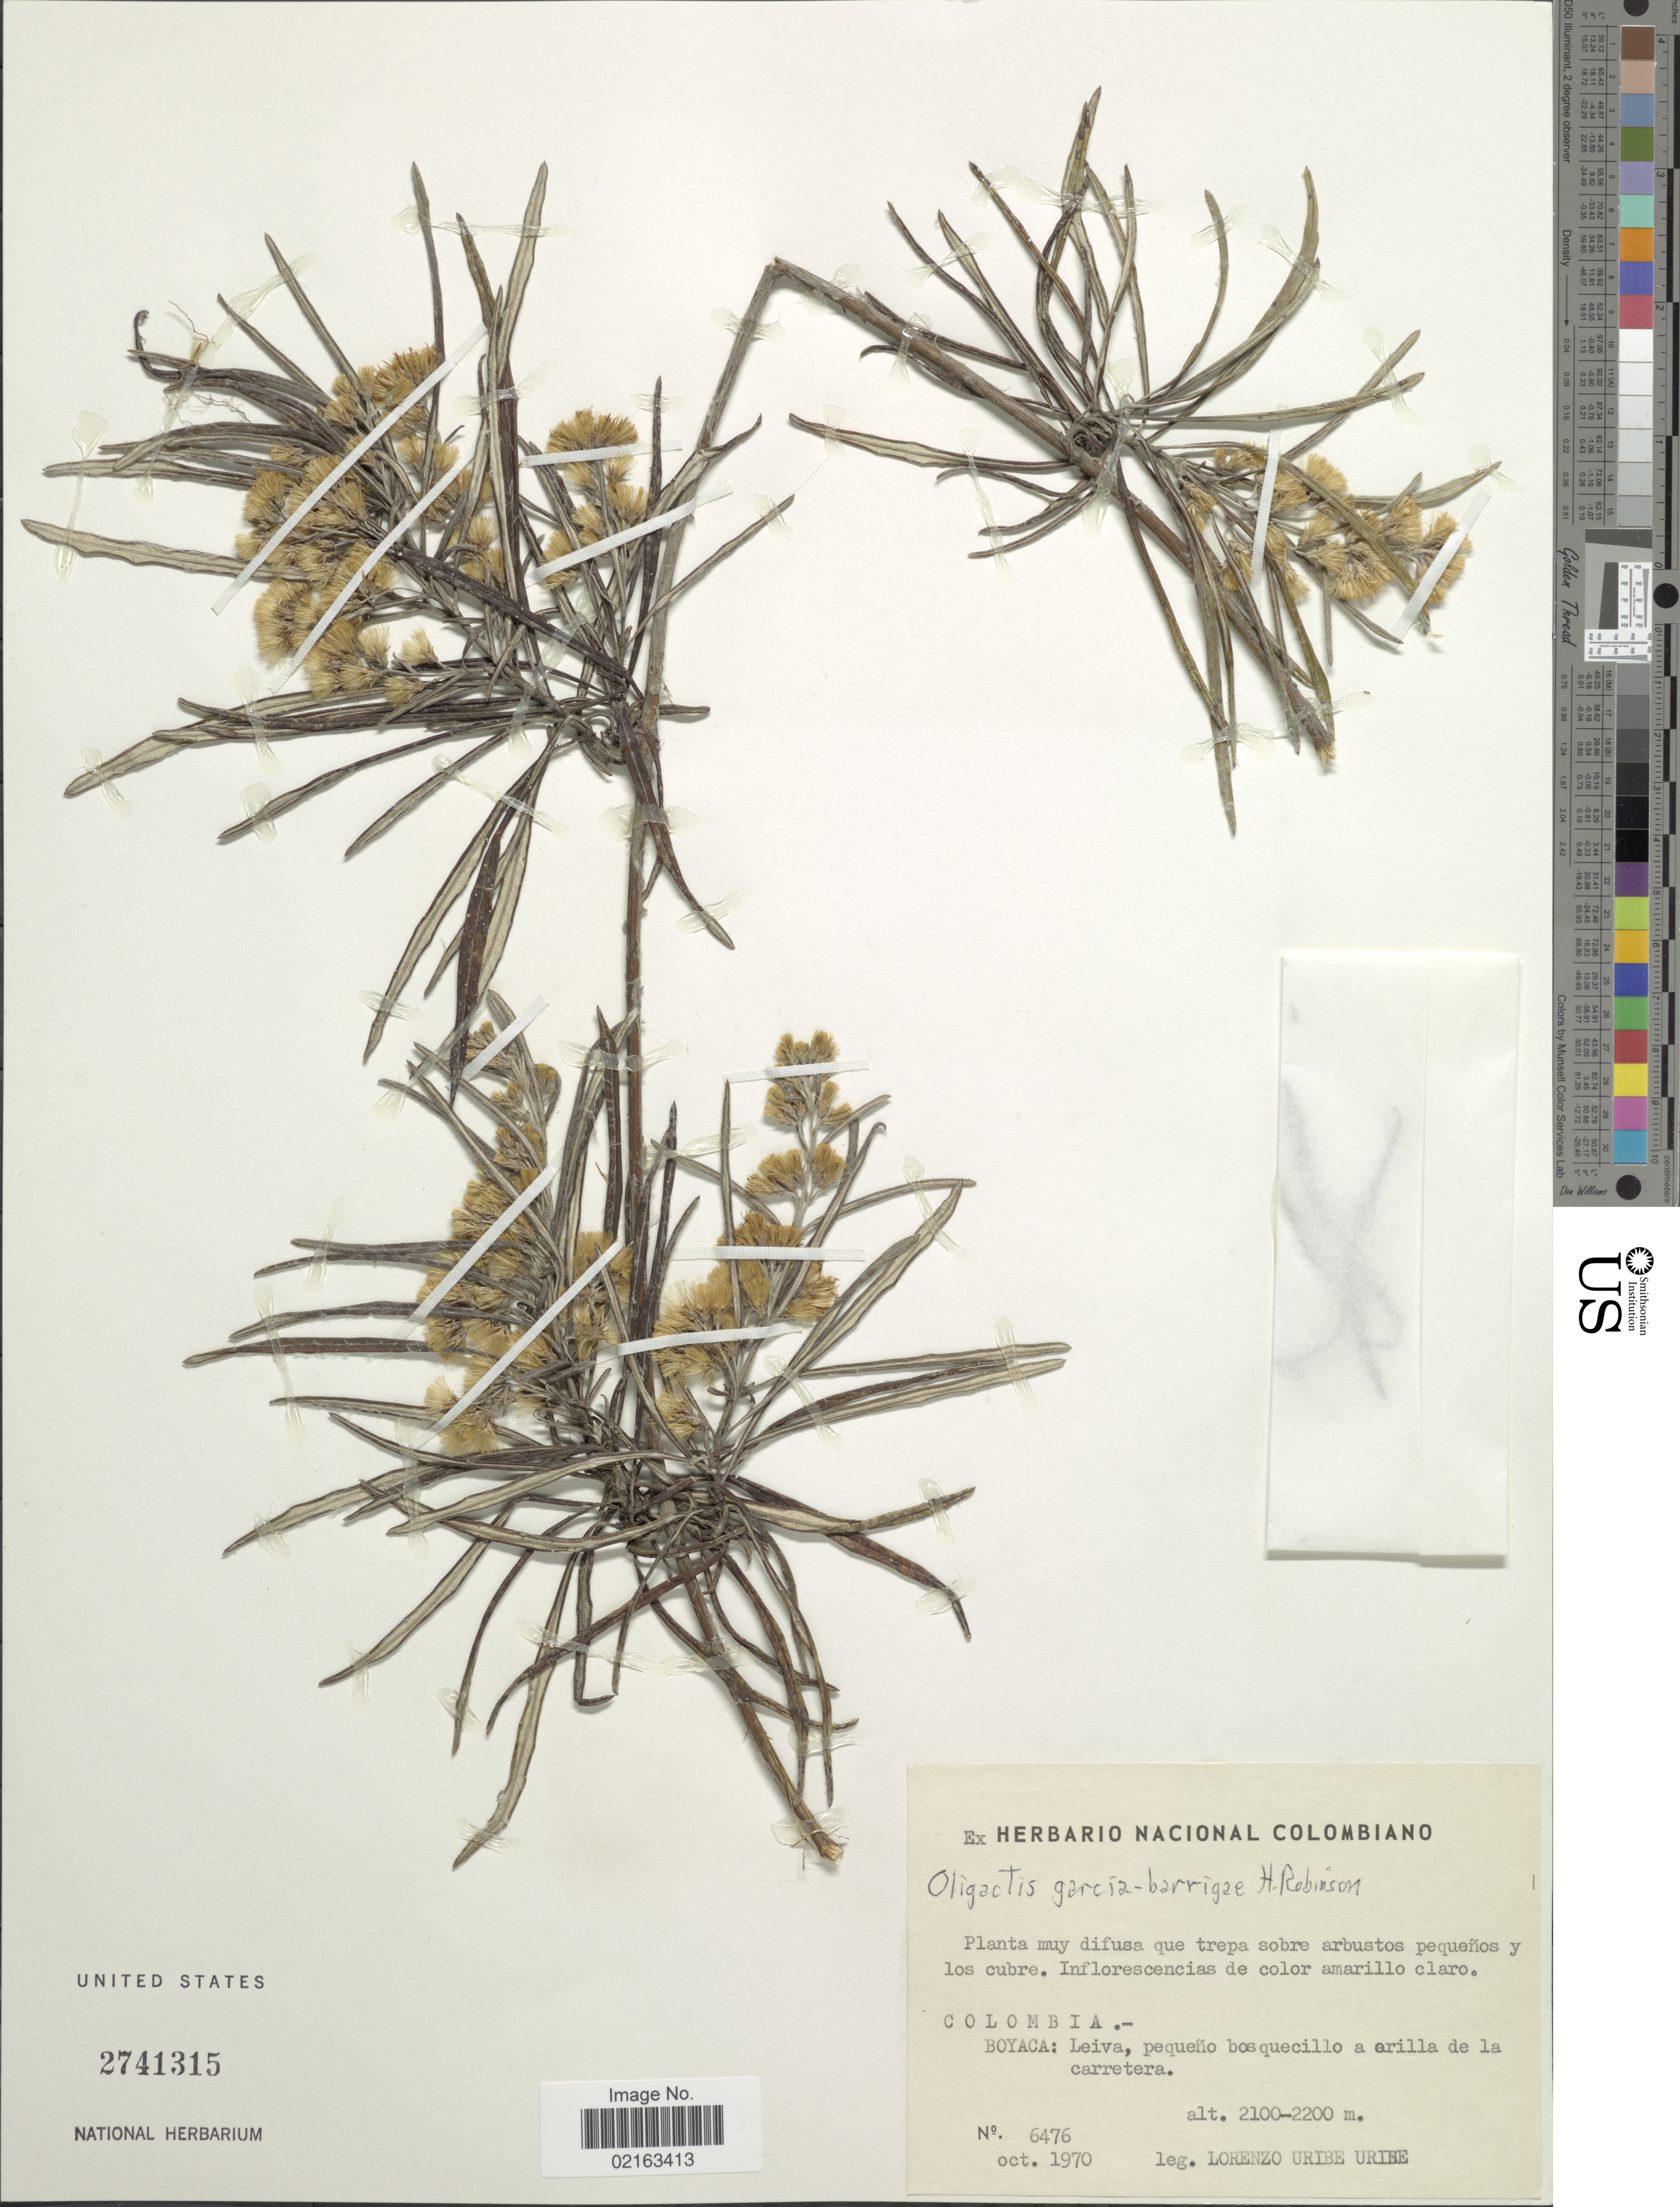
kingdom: Plantae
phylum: Tracheophyta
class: Magnoliopsida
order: Asterales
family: Asteraceae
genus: Oligactis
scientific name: Oligactis garcia-barrigae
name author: H. Rob.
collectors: L. Uribe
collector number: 6476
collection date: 1970-10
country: Colombia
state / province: Boyacá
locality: Colombia - Boyaca: Leiva, pequeño bosquecillo a orilla de la carretera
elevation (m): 2100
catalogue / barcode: US 2741315